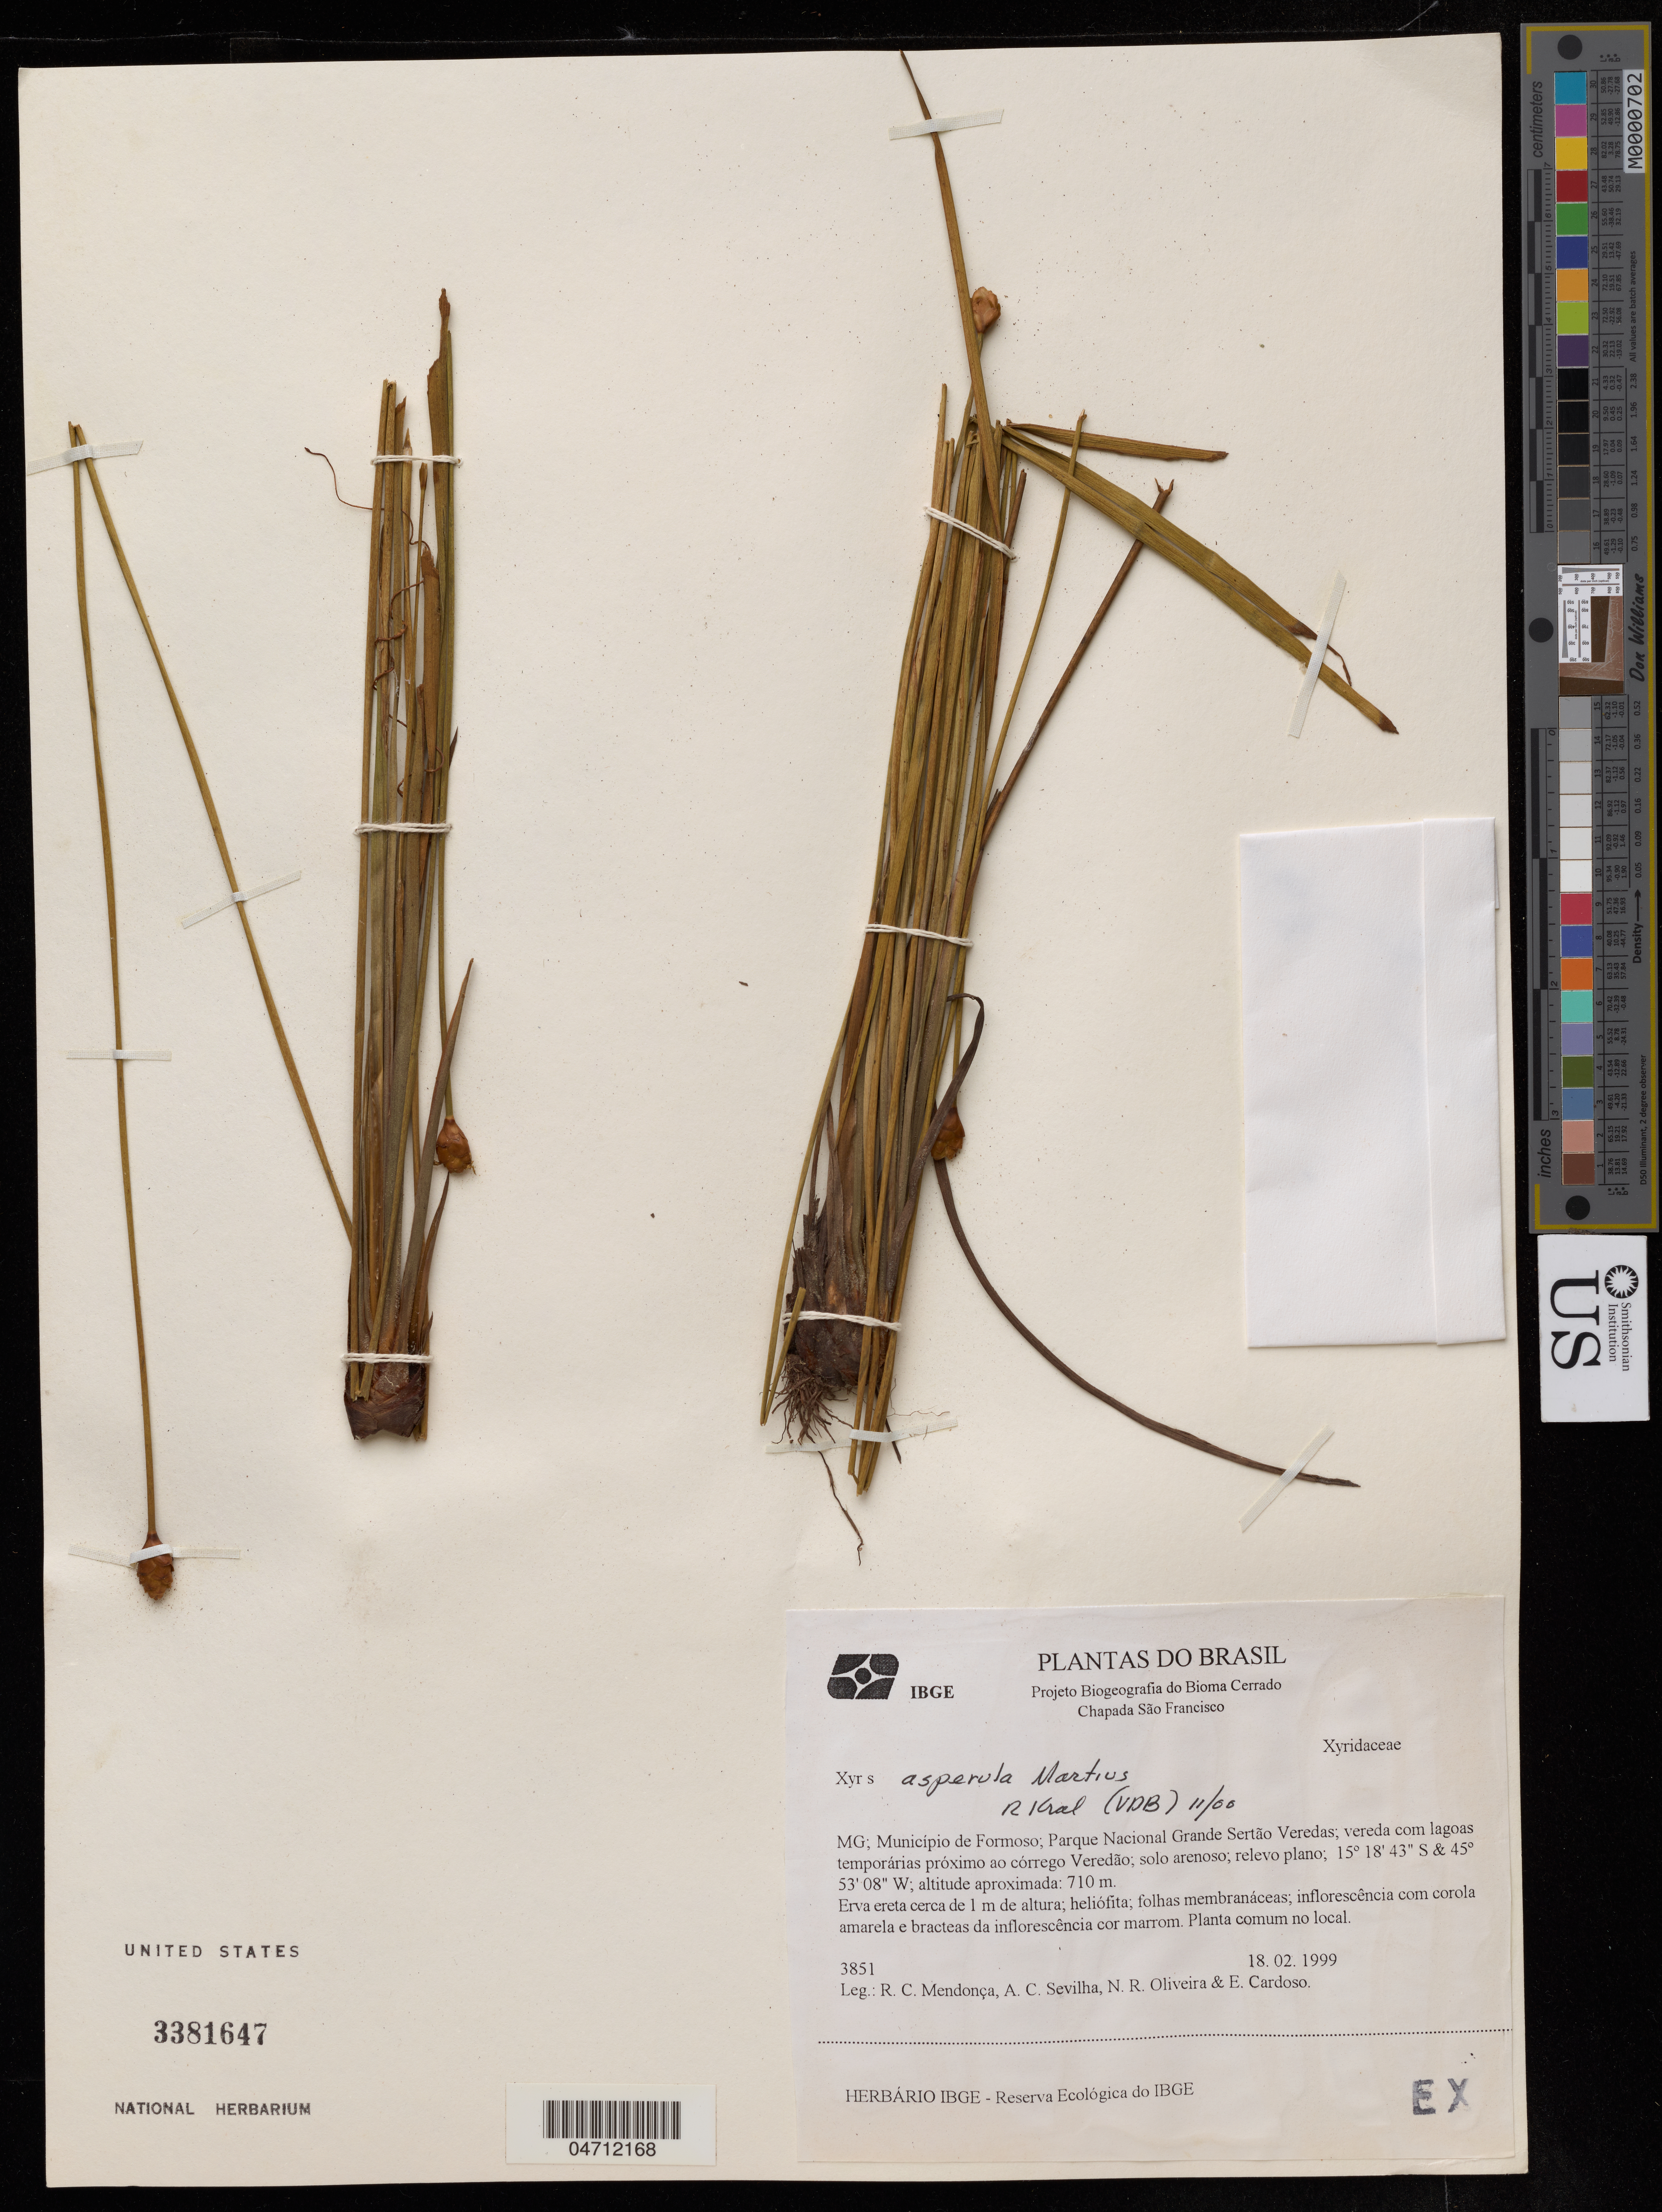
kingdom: Plantae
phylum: Tracheophyta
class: Liliopsida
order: Poales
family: Xyridaceae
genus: Xyris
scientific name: Xyris asperula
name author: Mart.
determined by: Kral, Robert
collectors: F. R. Mendonca, A. Sevilha, N. R. Oliveira & E. Cardoso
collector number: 3851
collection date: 1999-02-18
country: Brazil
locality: MG; Município de Formoso; Parque Nacional Grande Sertão Veredas; vereda col lagoas temporárias próximo ao córrego Veredão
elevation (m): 710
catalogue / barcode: US 3381647